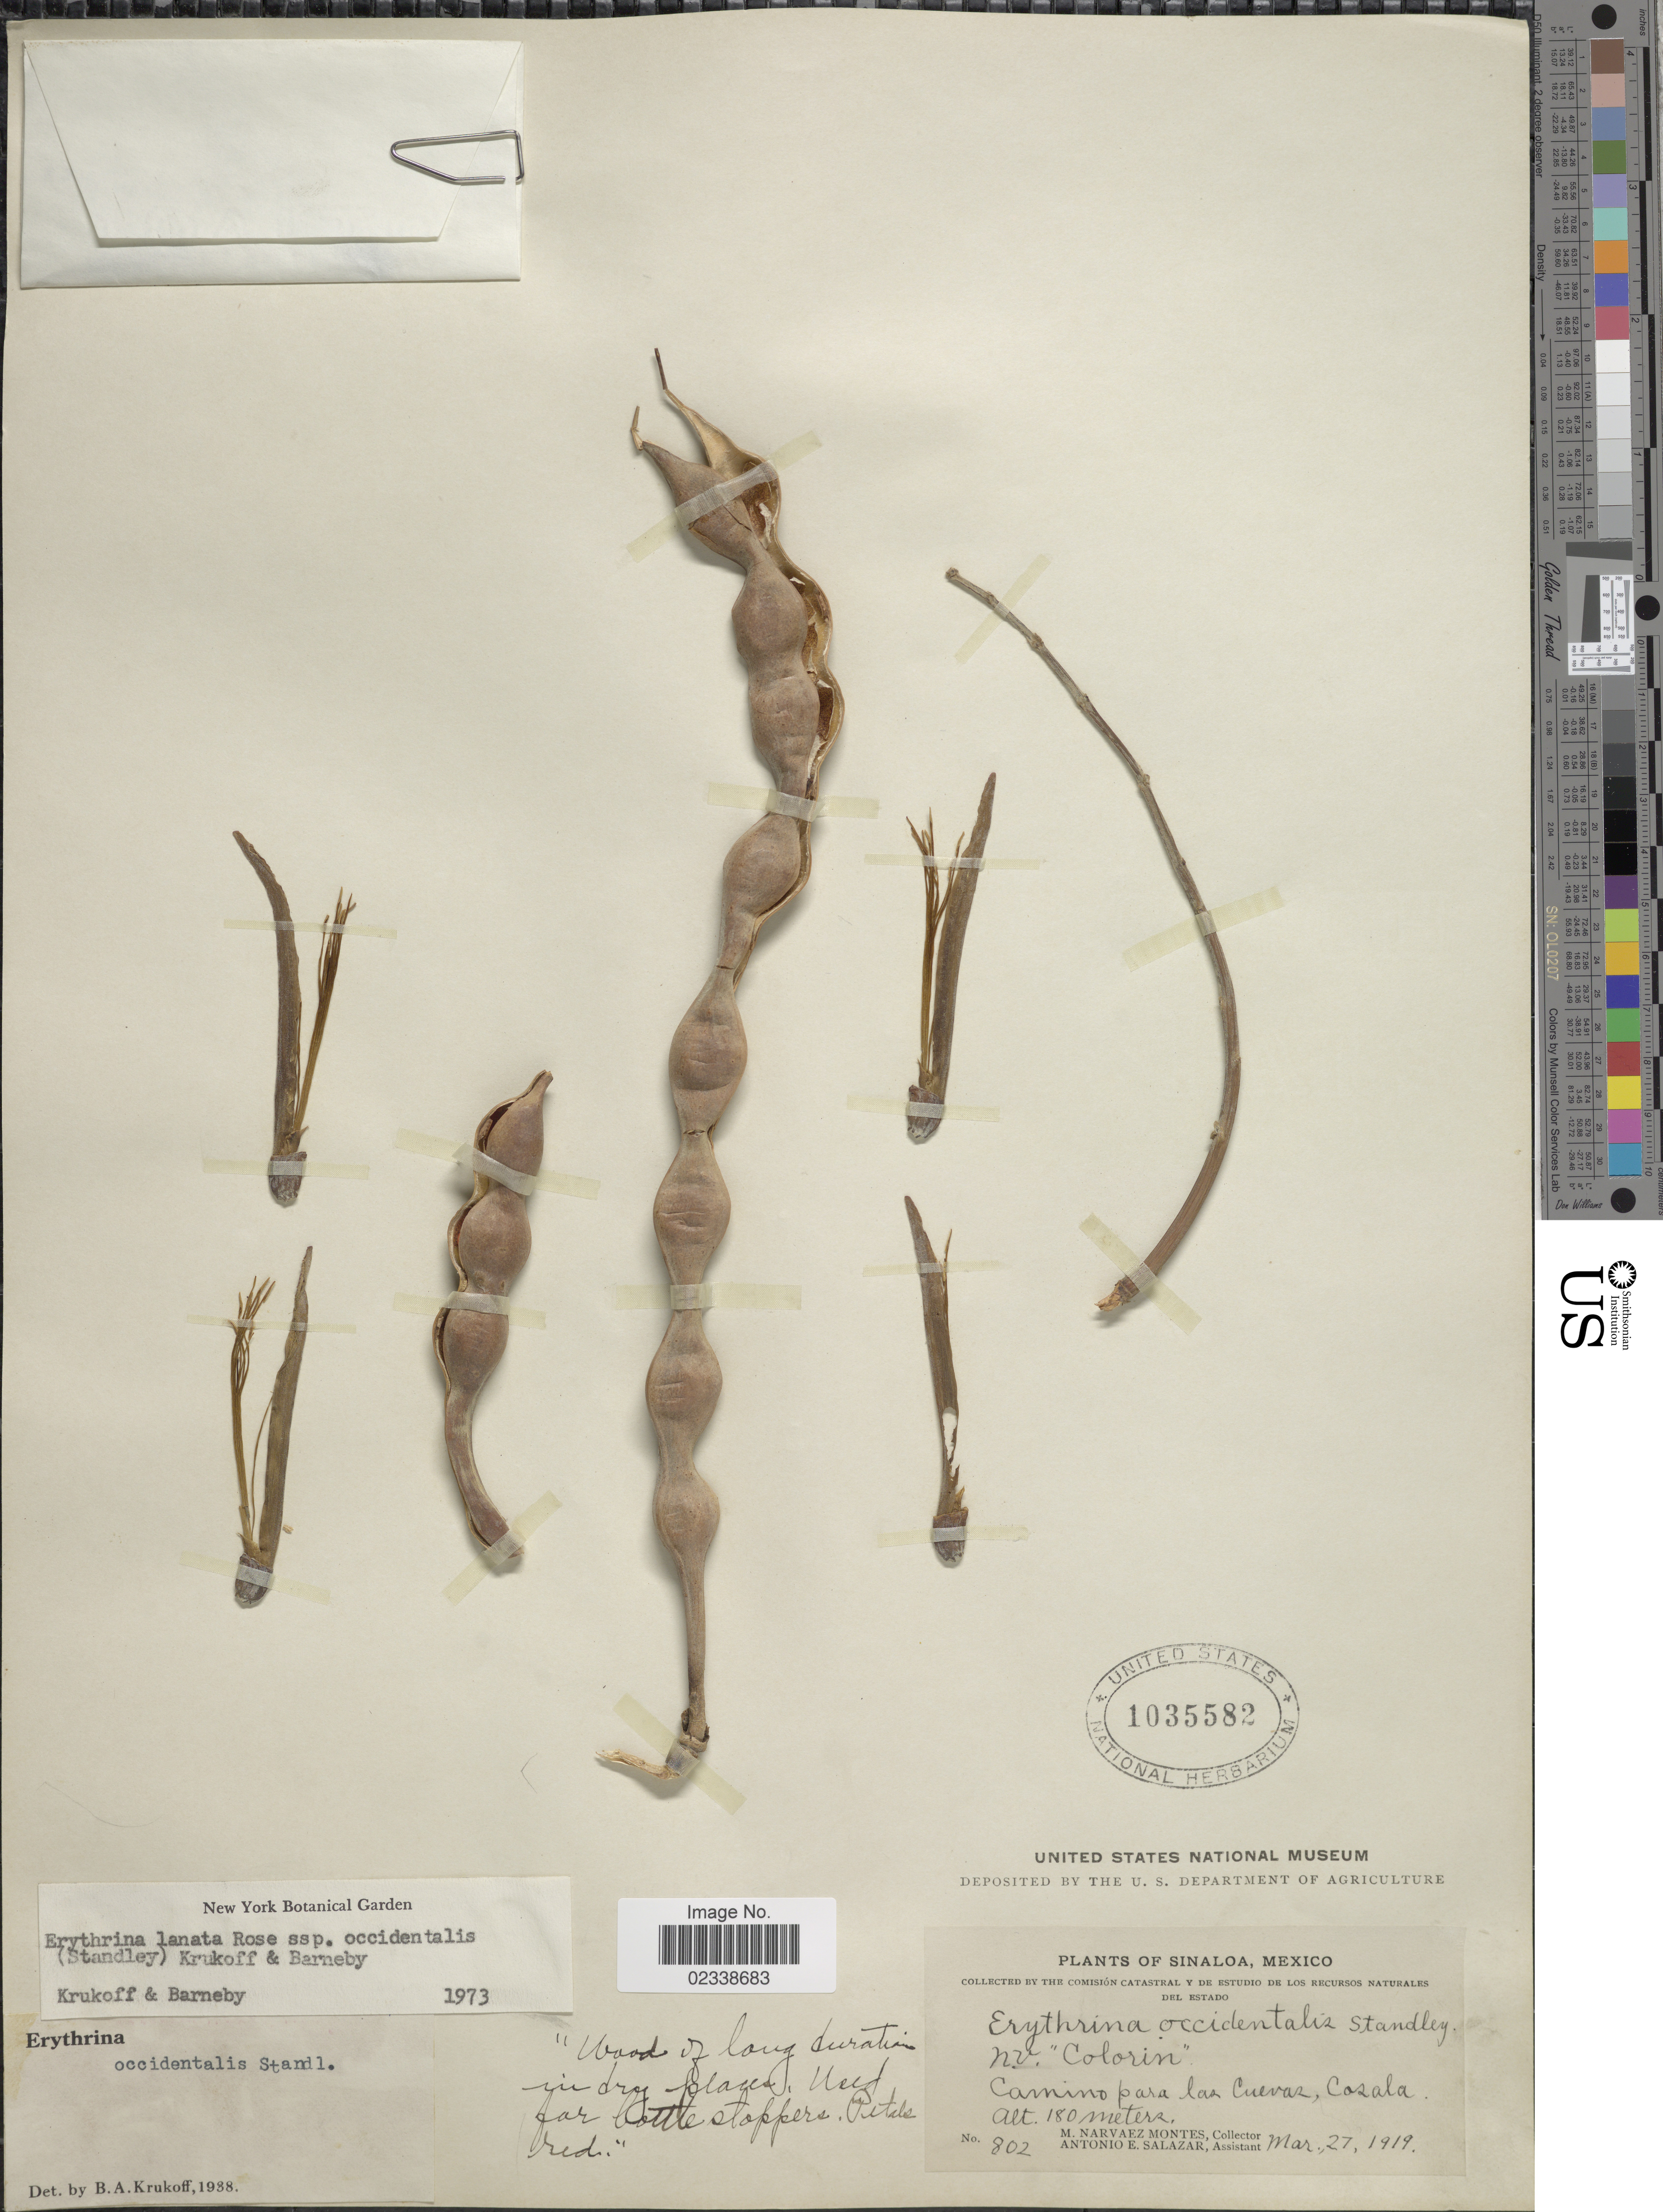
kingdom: Plantae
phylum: Tracheophyta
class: Magnoliopsida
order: Fabales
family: Fabaceae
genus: Erythrina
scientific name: Erythrina lanata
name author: Rose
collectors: M. Narvaez-Montes & A. E. Salazar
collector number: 802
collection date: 1919-03-27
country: Mexico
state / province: Sinaloa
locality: Camino para las Cuevas, Cosala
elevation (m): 180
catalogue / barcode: US 1035582